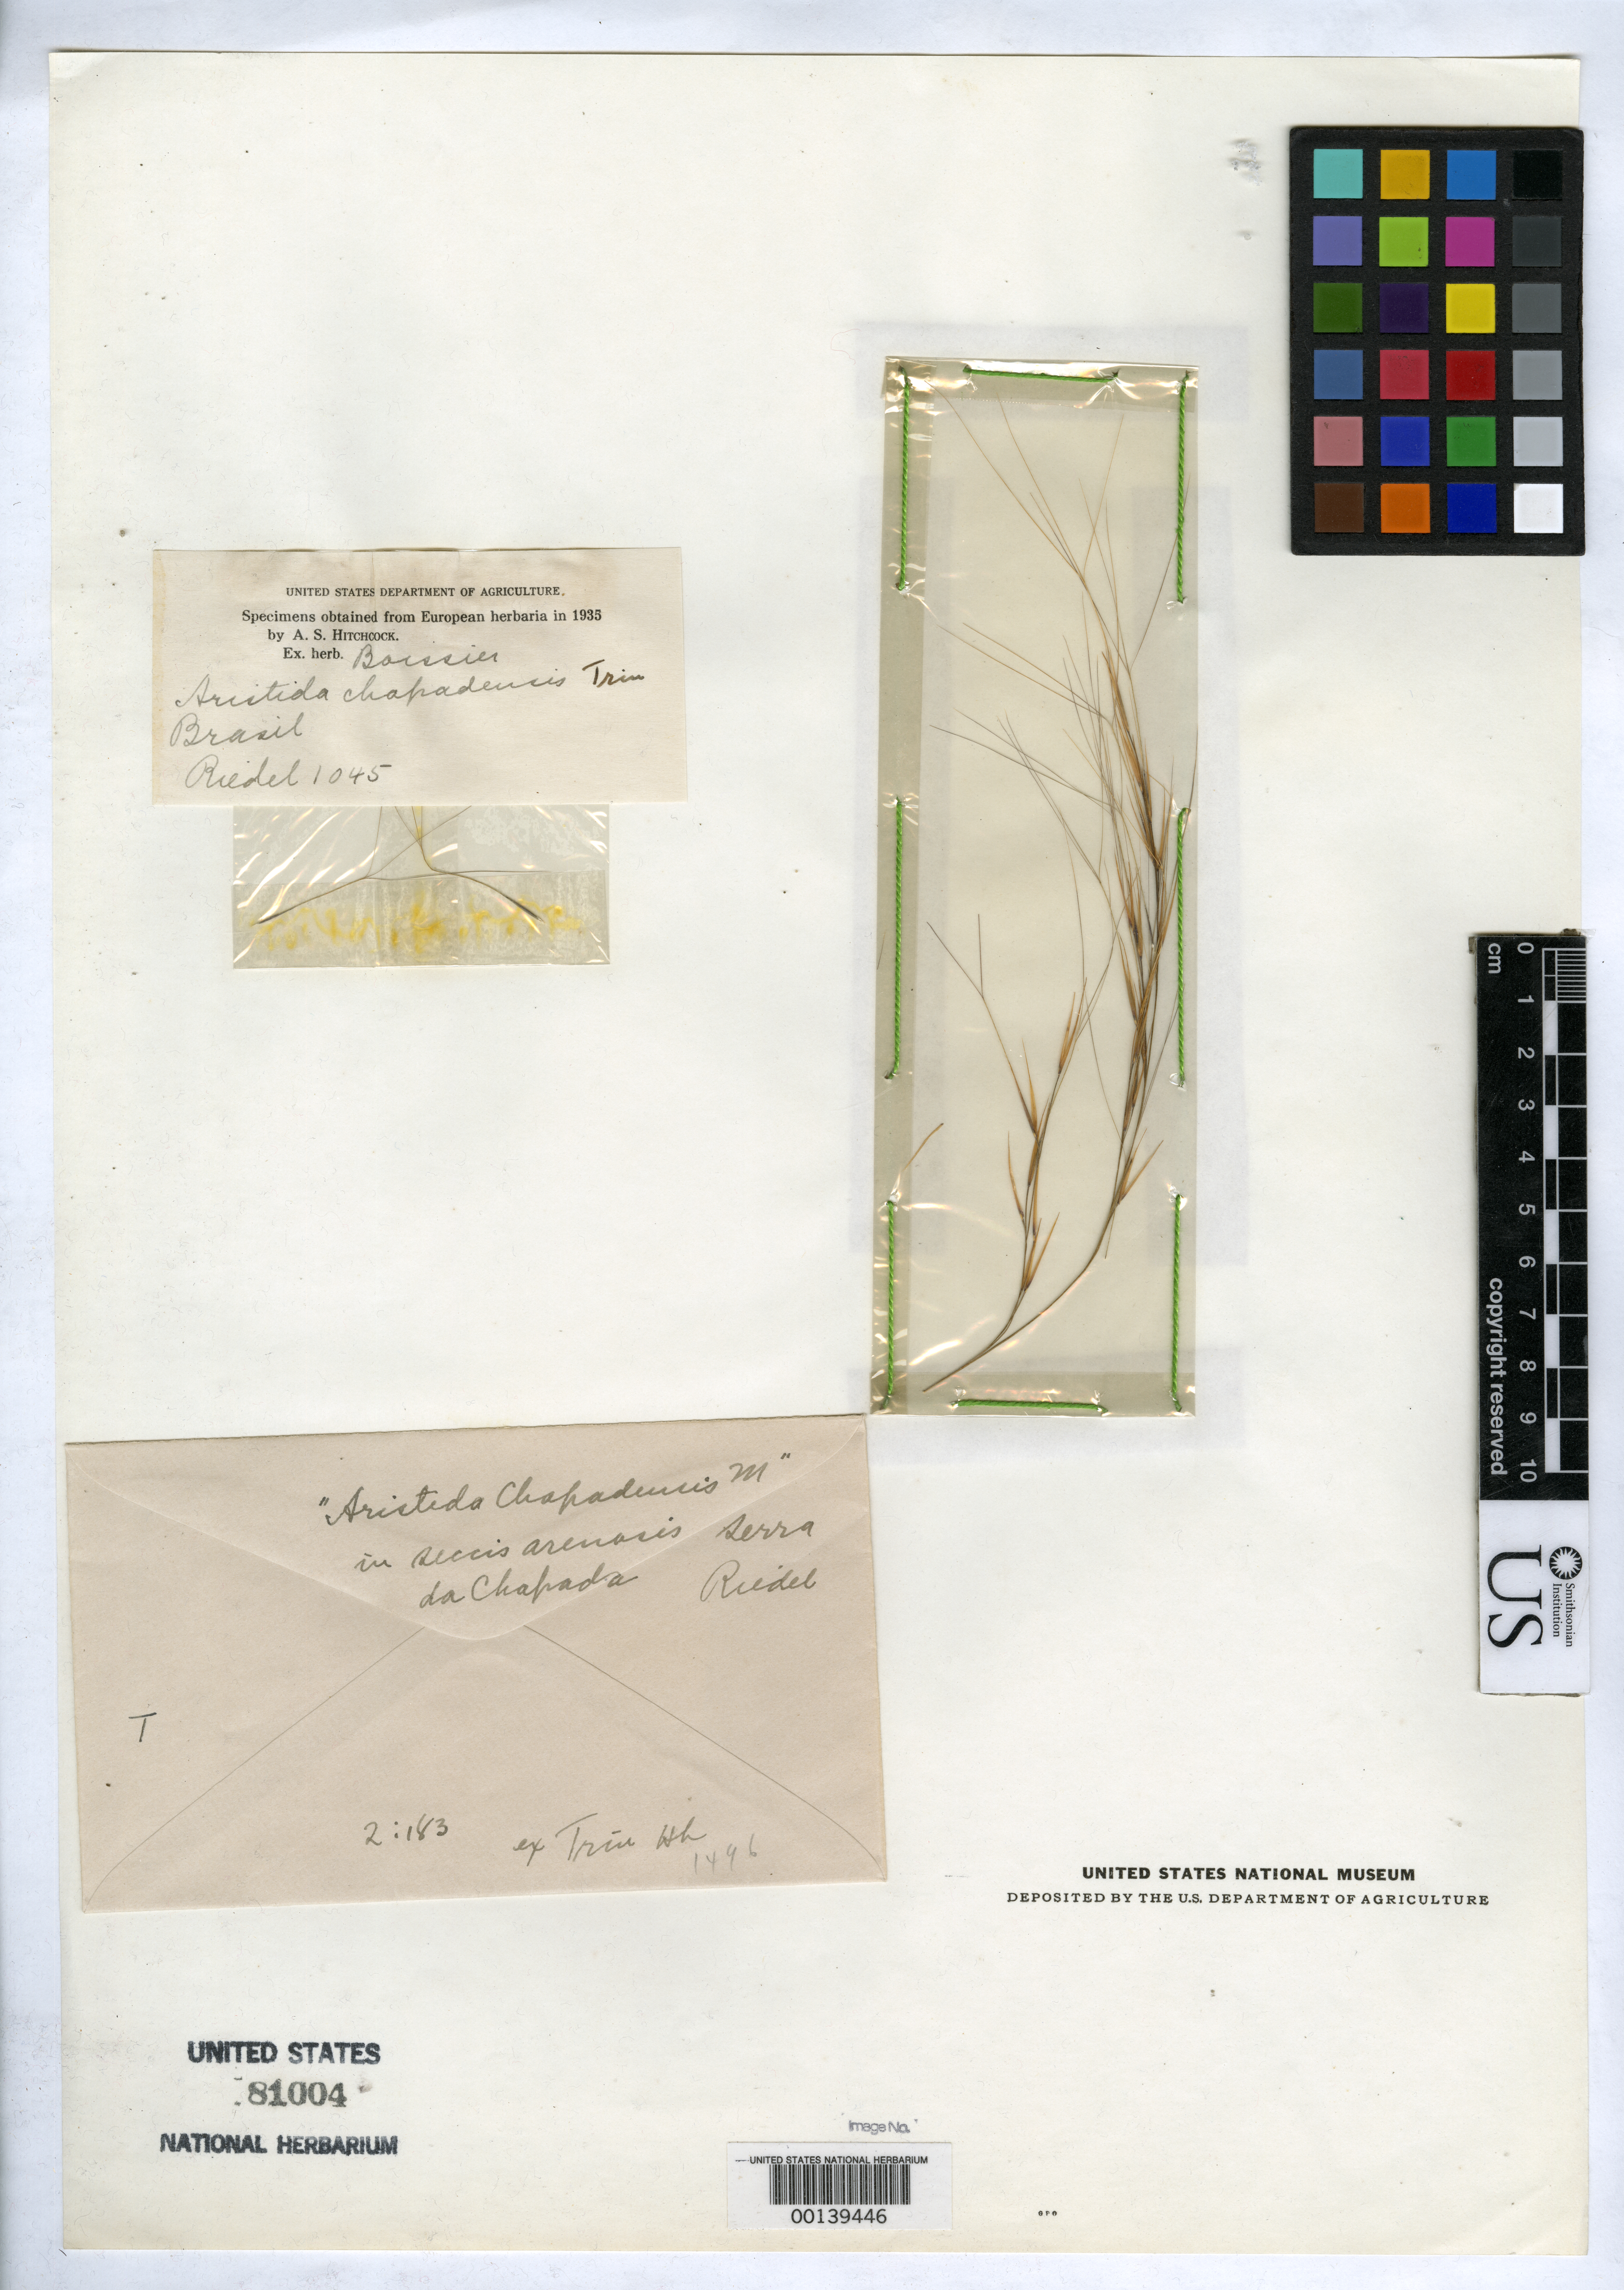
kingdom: Plantae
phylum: Tracheophyta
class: Liliopsida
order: Poales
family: Poaceae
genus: Aristida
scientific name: Aristida chapadensis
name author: Trin.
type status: Type Fragment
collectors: L. Riedel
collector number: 1045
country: Brazil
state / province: Minas Gerais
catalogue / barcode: US 81004